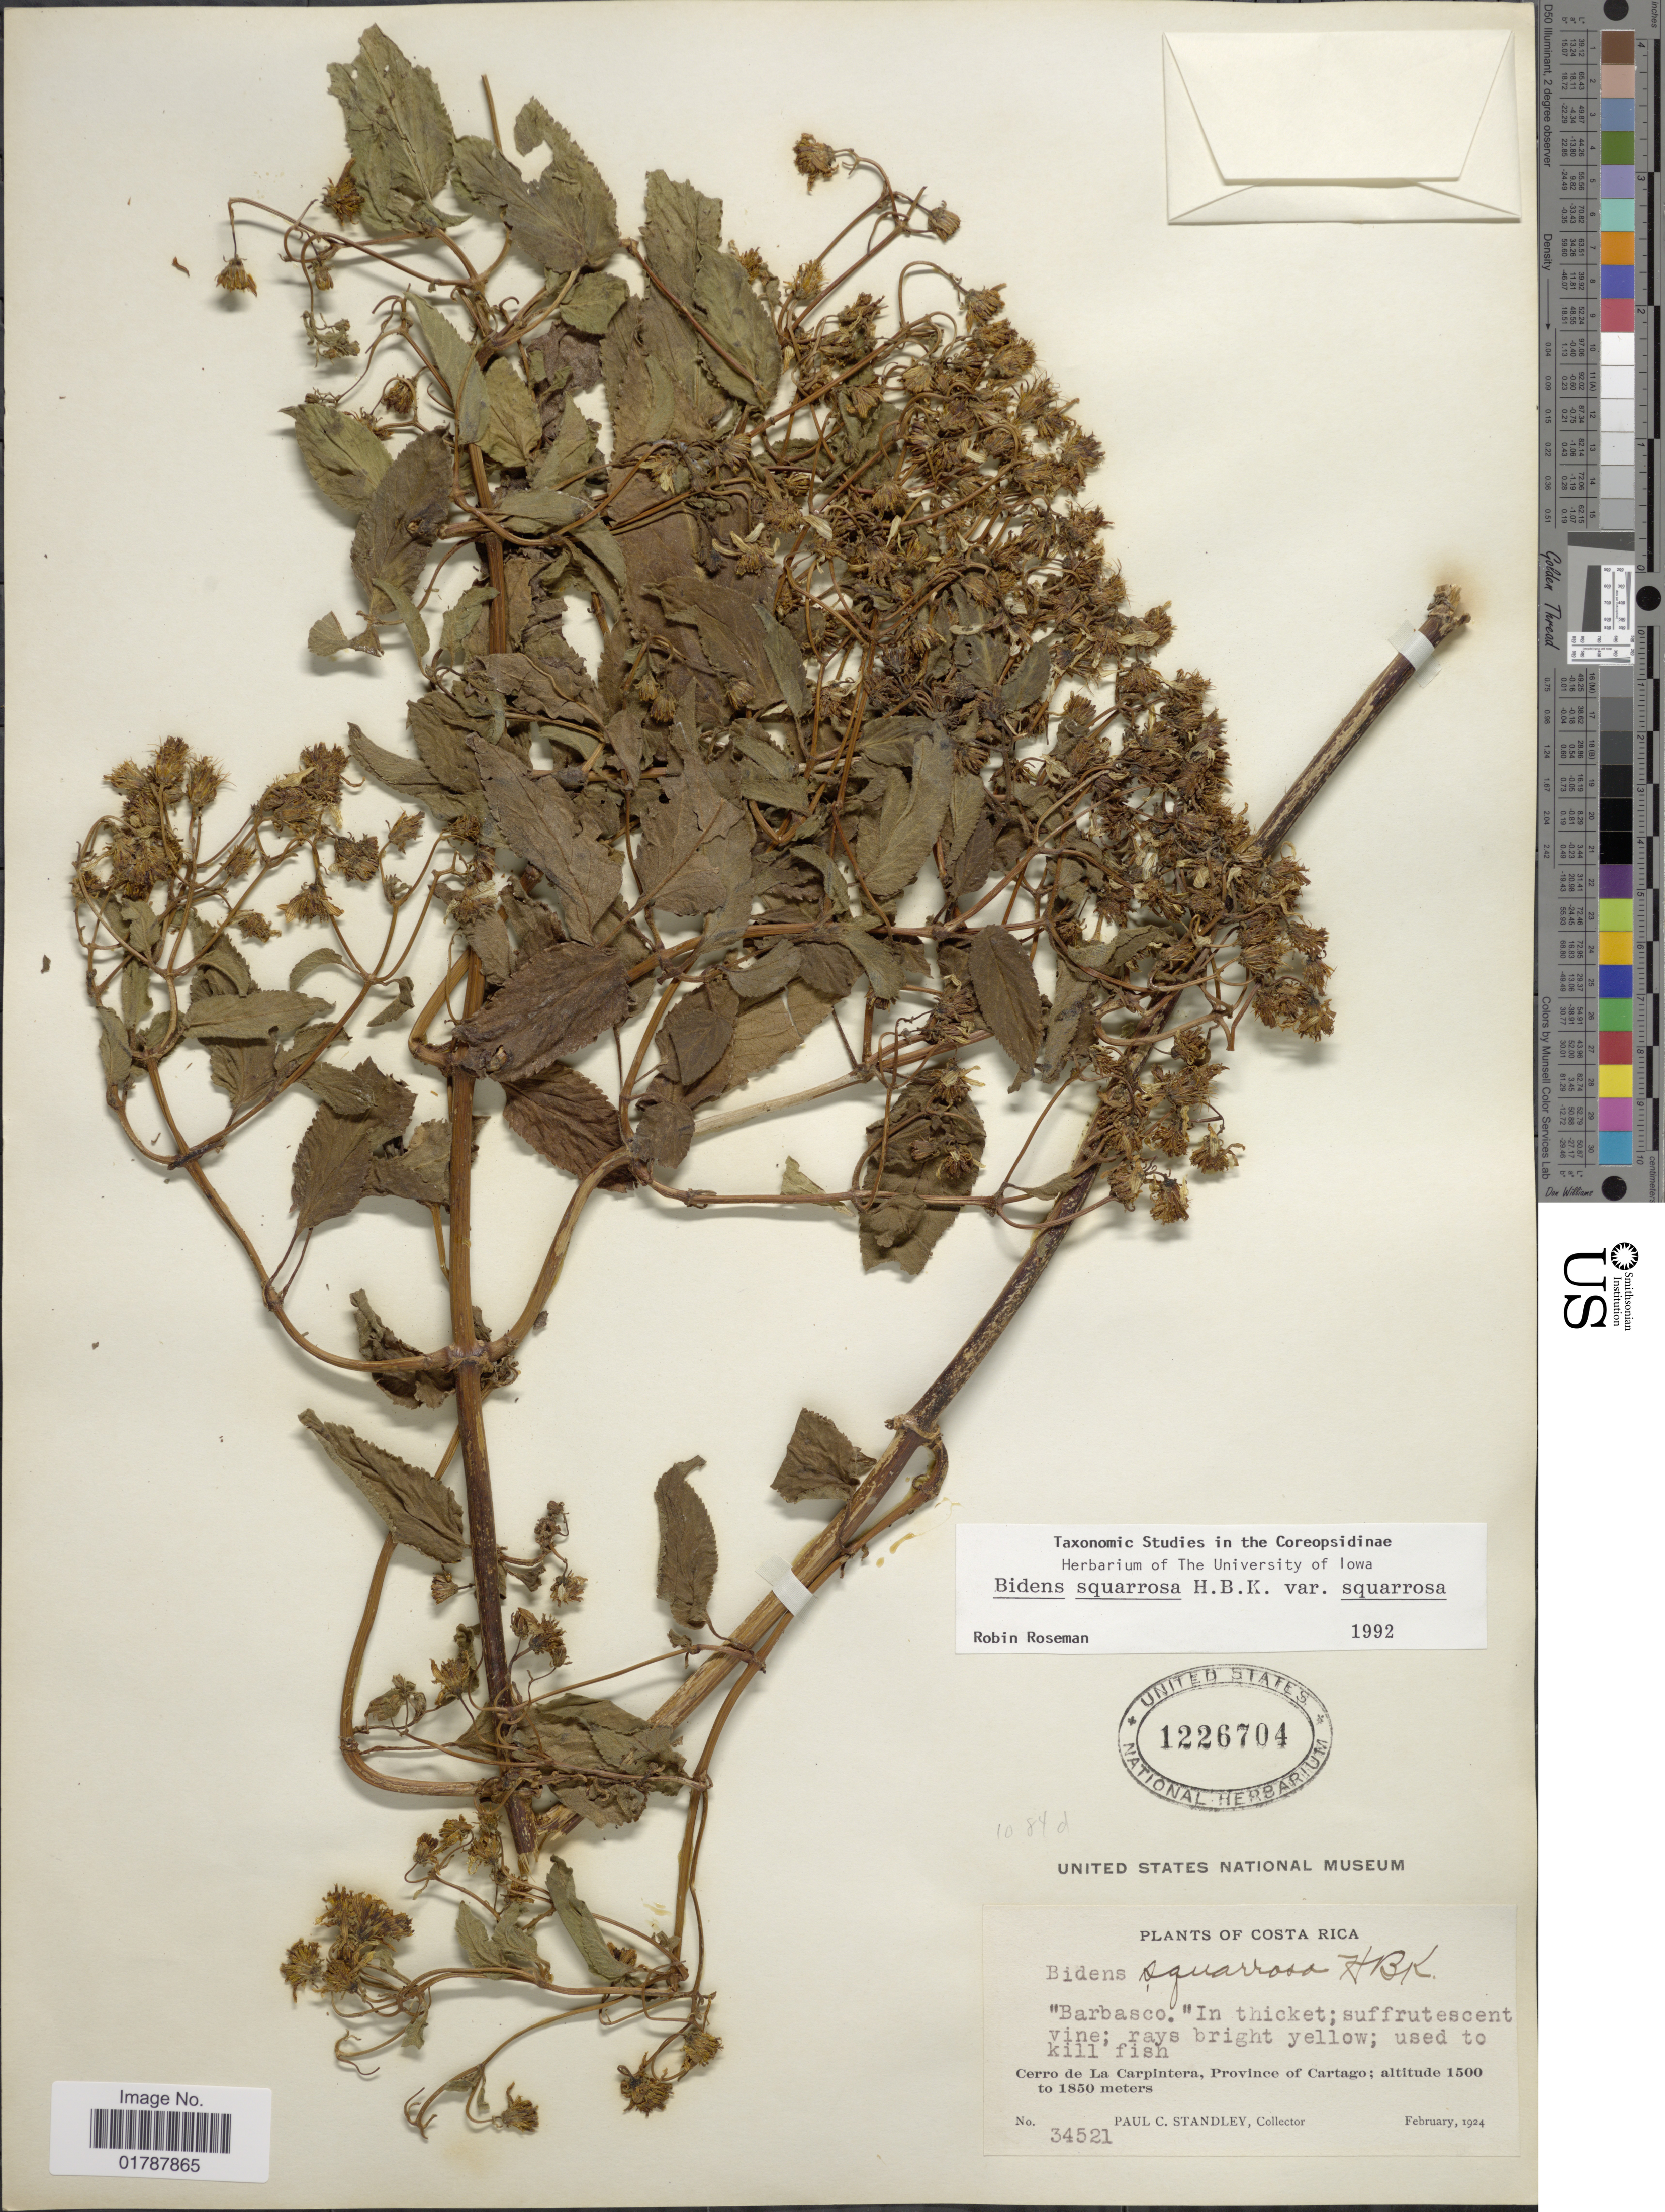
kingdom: Plantae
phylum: Tracheophyta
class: Magnoliopsida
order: Asterales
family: Asteraceae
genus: Bidens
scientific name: Bidens squarrosa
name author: Kunth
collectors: P. C. Standley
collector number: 34521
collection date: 1924-02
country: Costa Rica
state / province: Cartago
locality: Cerro de La Carpintera, Province of Cartago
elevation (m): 1500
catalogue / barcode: US 1226704